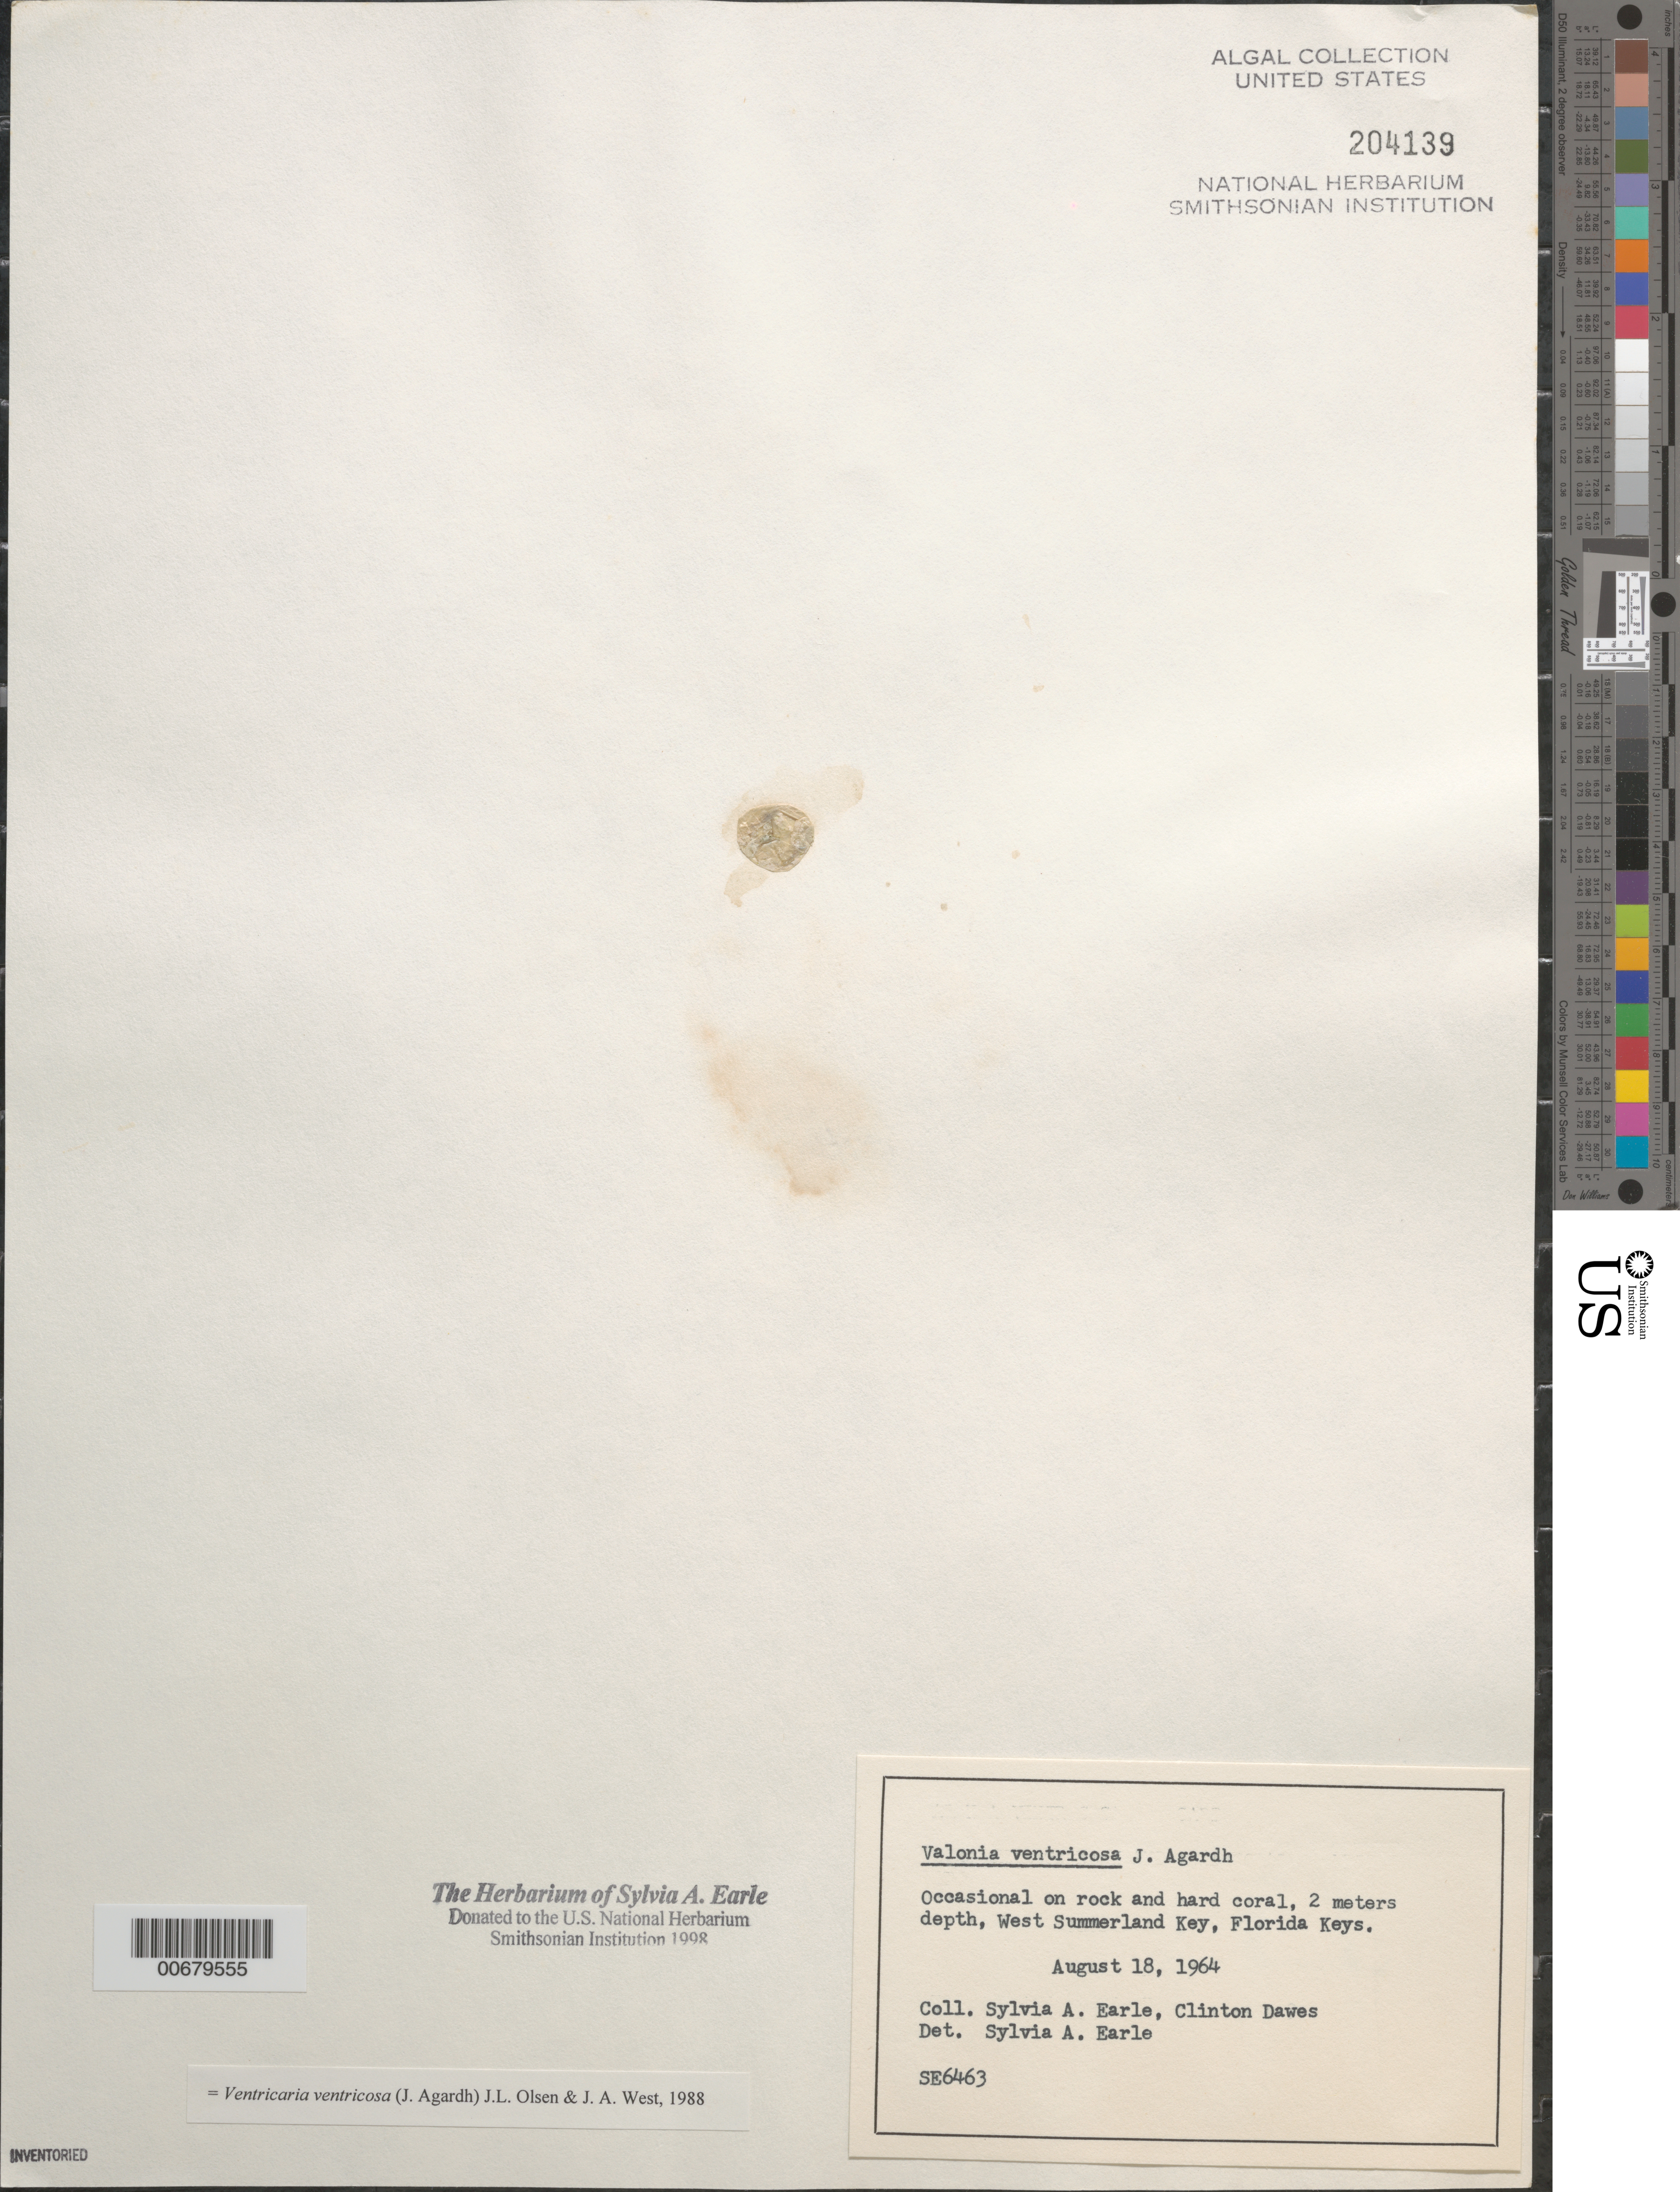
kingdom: Plantae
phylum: Chlorophyta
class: Ulvophyceae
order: Siphonocladales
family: Valoniaceae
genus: Valonia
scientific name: Valonia ventricosa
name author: J. Agardh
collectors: S. A. Earle & C. Dawes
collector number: SE 6463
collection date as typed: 18 Aug 1964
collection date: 1964-08-18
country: United States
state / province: Florida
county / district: Monroe County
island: West Summerland Key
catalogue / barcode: US 204139